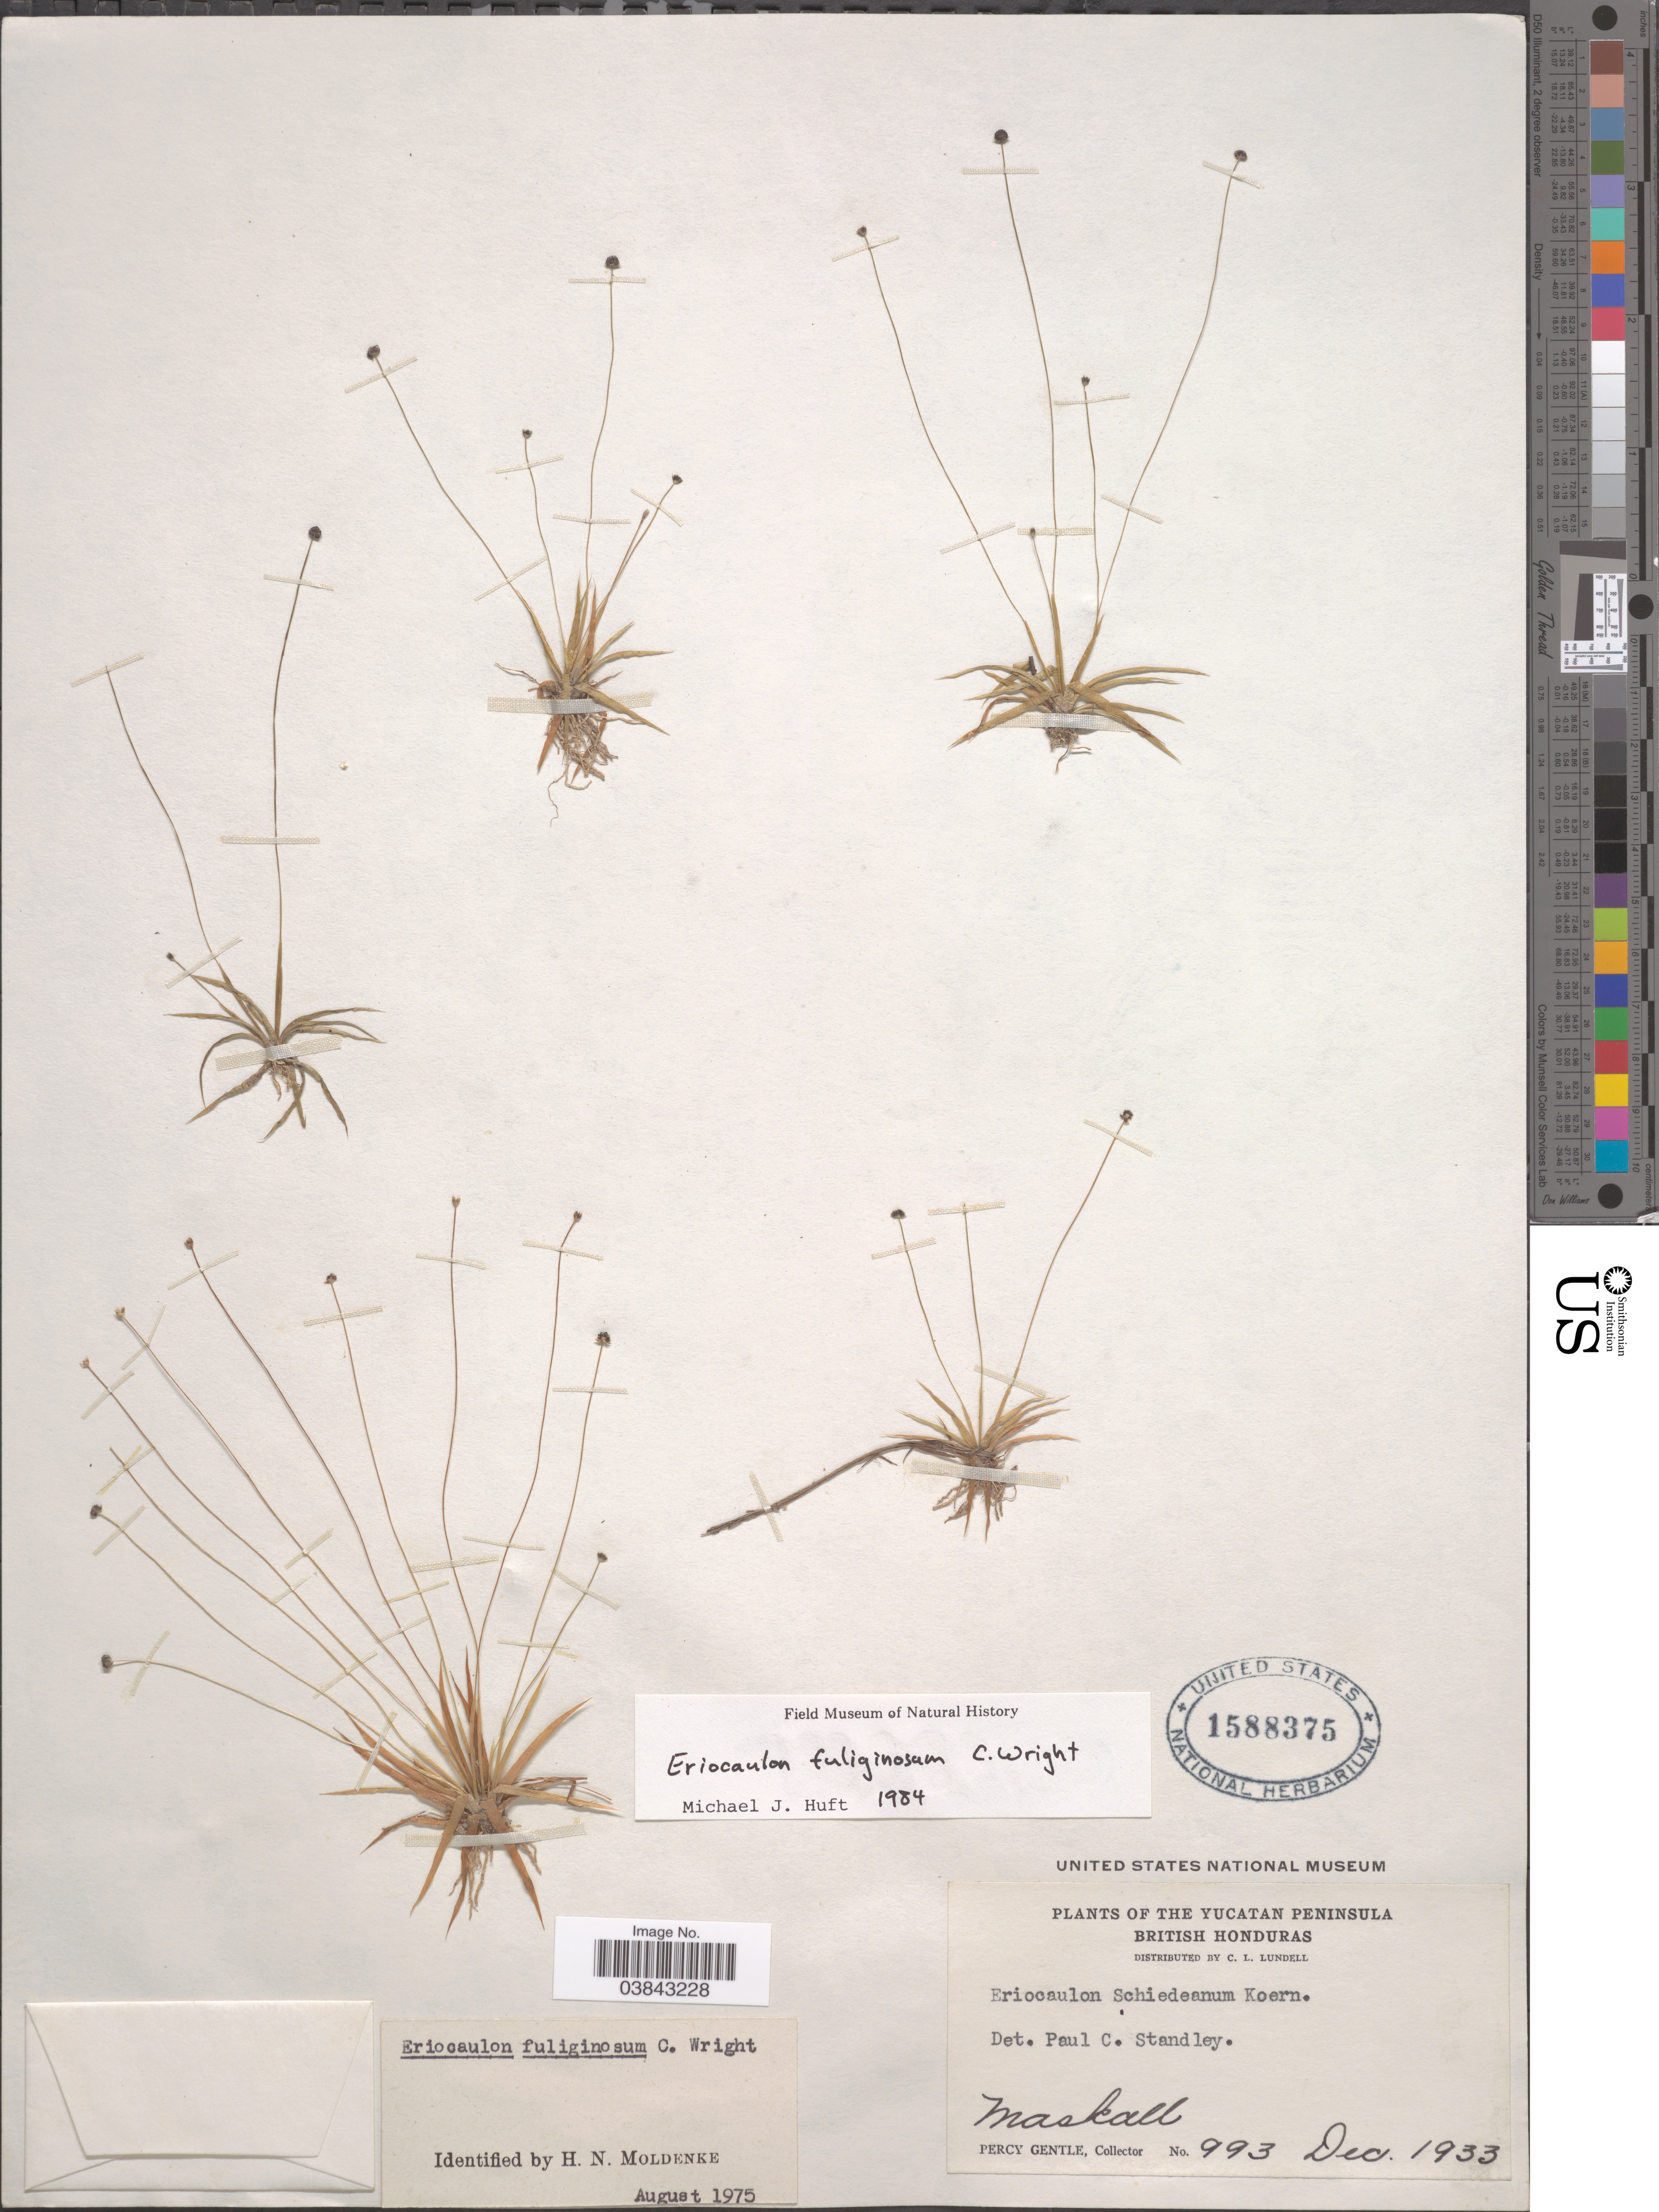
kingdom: Plantae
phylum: Tracheophyta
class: Liliopsida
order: Poales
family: Eriocaulaceae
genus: Eriocaulon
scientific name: Eriocaulon fuliginosum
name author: C. Wright ex Griseb.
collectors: P. H. Gentle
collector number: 993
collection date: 1933-12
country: Belize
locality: The Yucatan Peninsula. British Honduras. Maskall.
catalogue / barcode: US 1588375